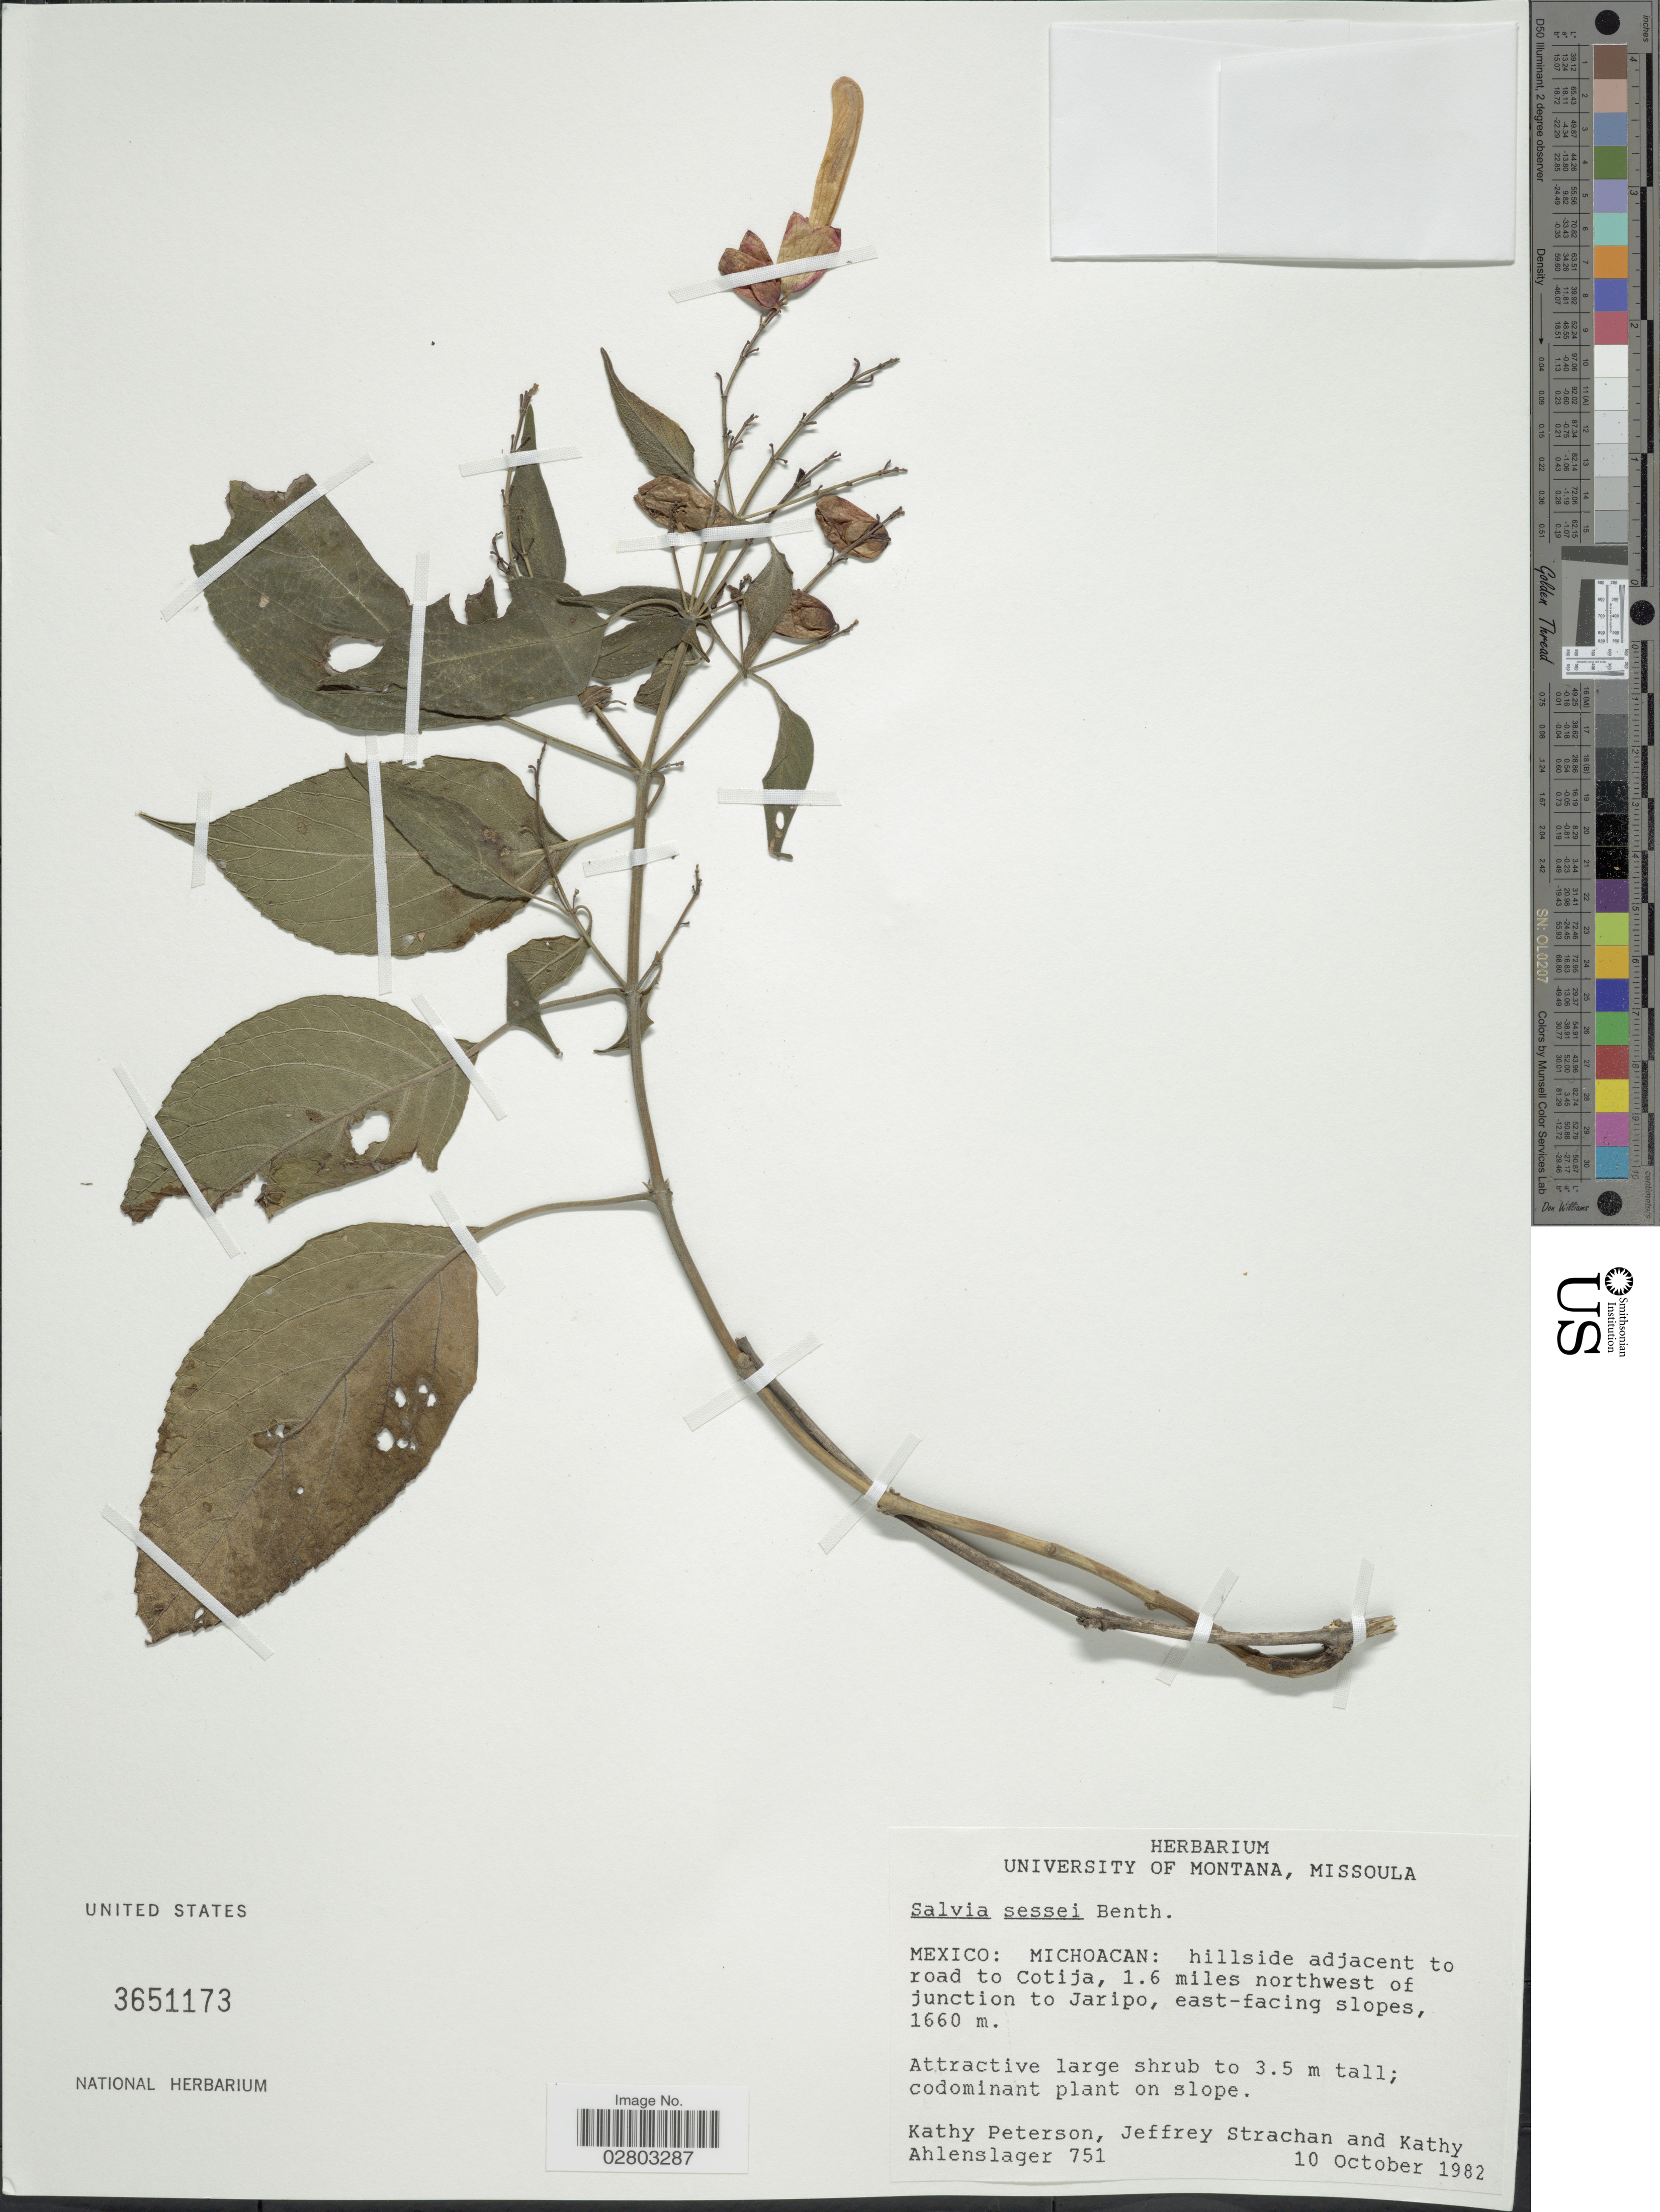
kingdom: Plantae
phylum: Tracheophyta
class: Magnoliopsida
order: Lamiales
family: Lamiaceae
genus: Salvia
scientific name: Salvia sessei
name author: Benth.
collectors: K. Peterson, J. Strachan & K. Ahlenslager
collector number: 751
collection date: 1982-10-10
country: Mexico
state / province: Michoacán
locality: Hillside adjacent to road to Cotija, 1.6 miles northwest of junction to Jaripo, east-facing slopes.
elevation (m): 1660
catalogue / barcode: US 3651173